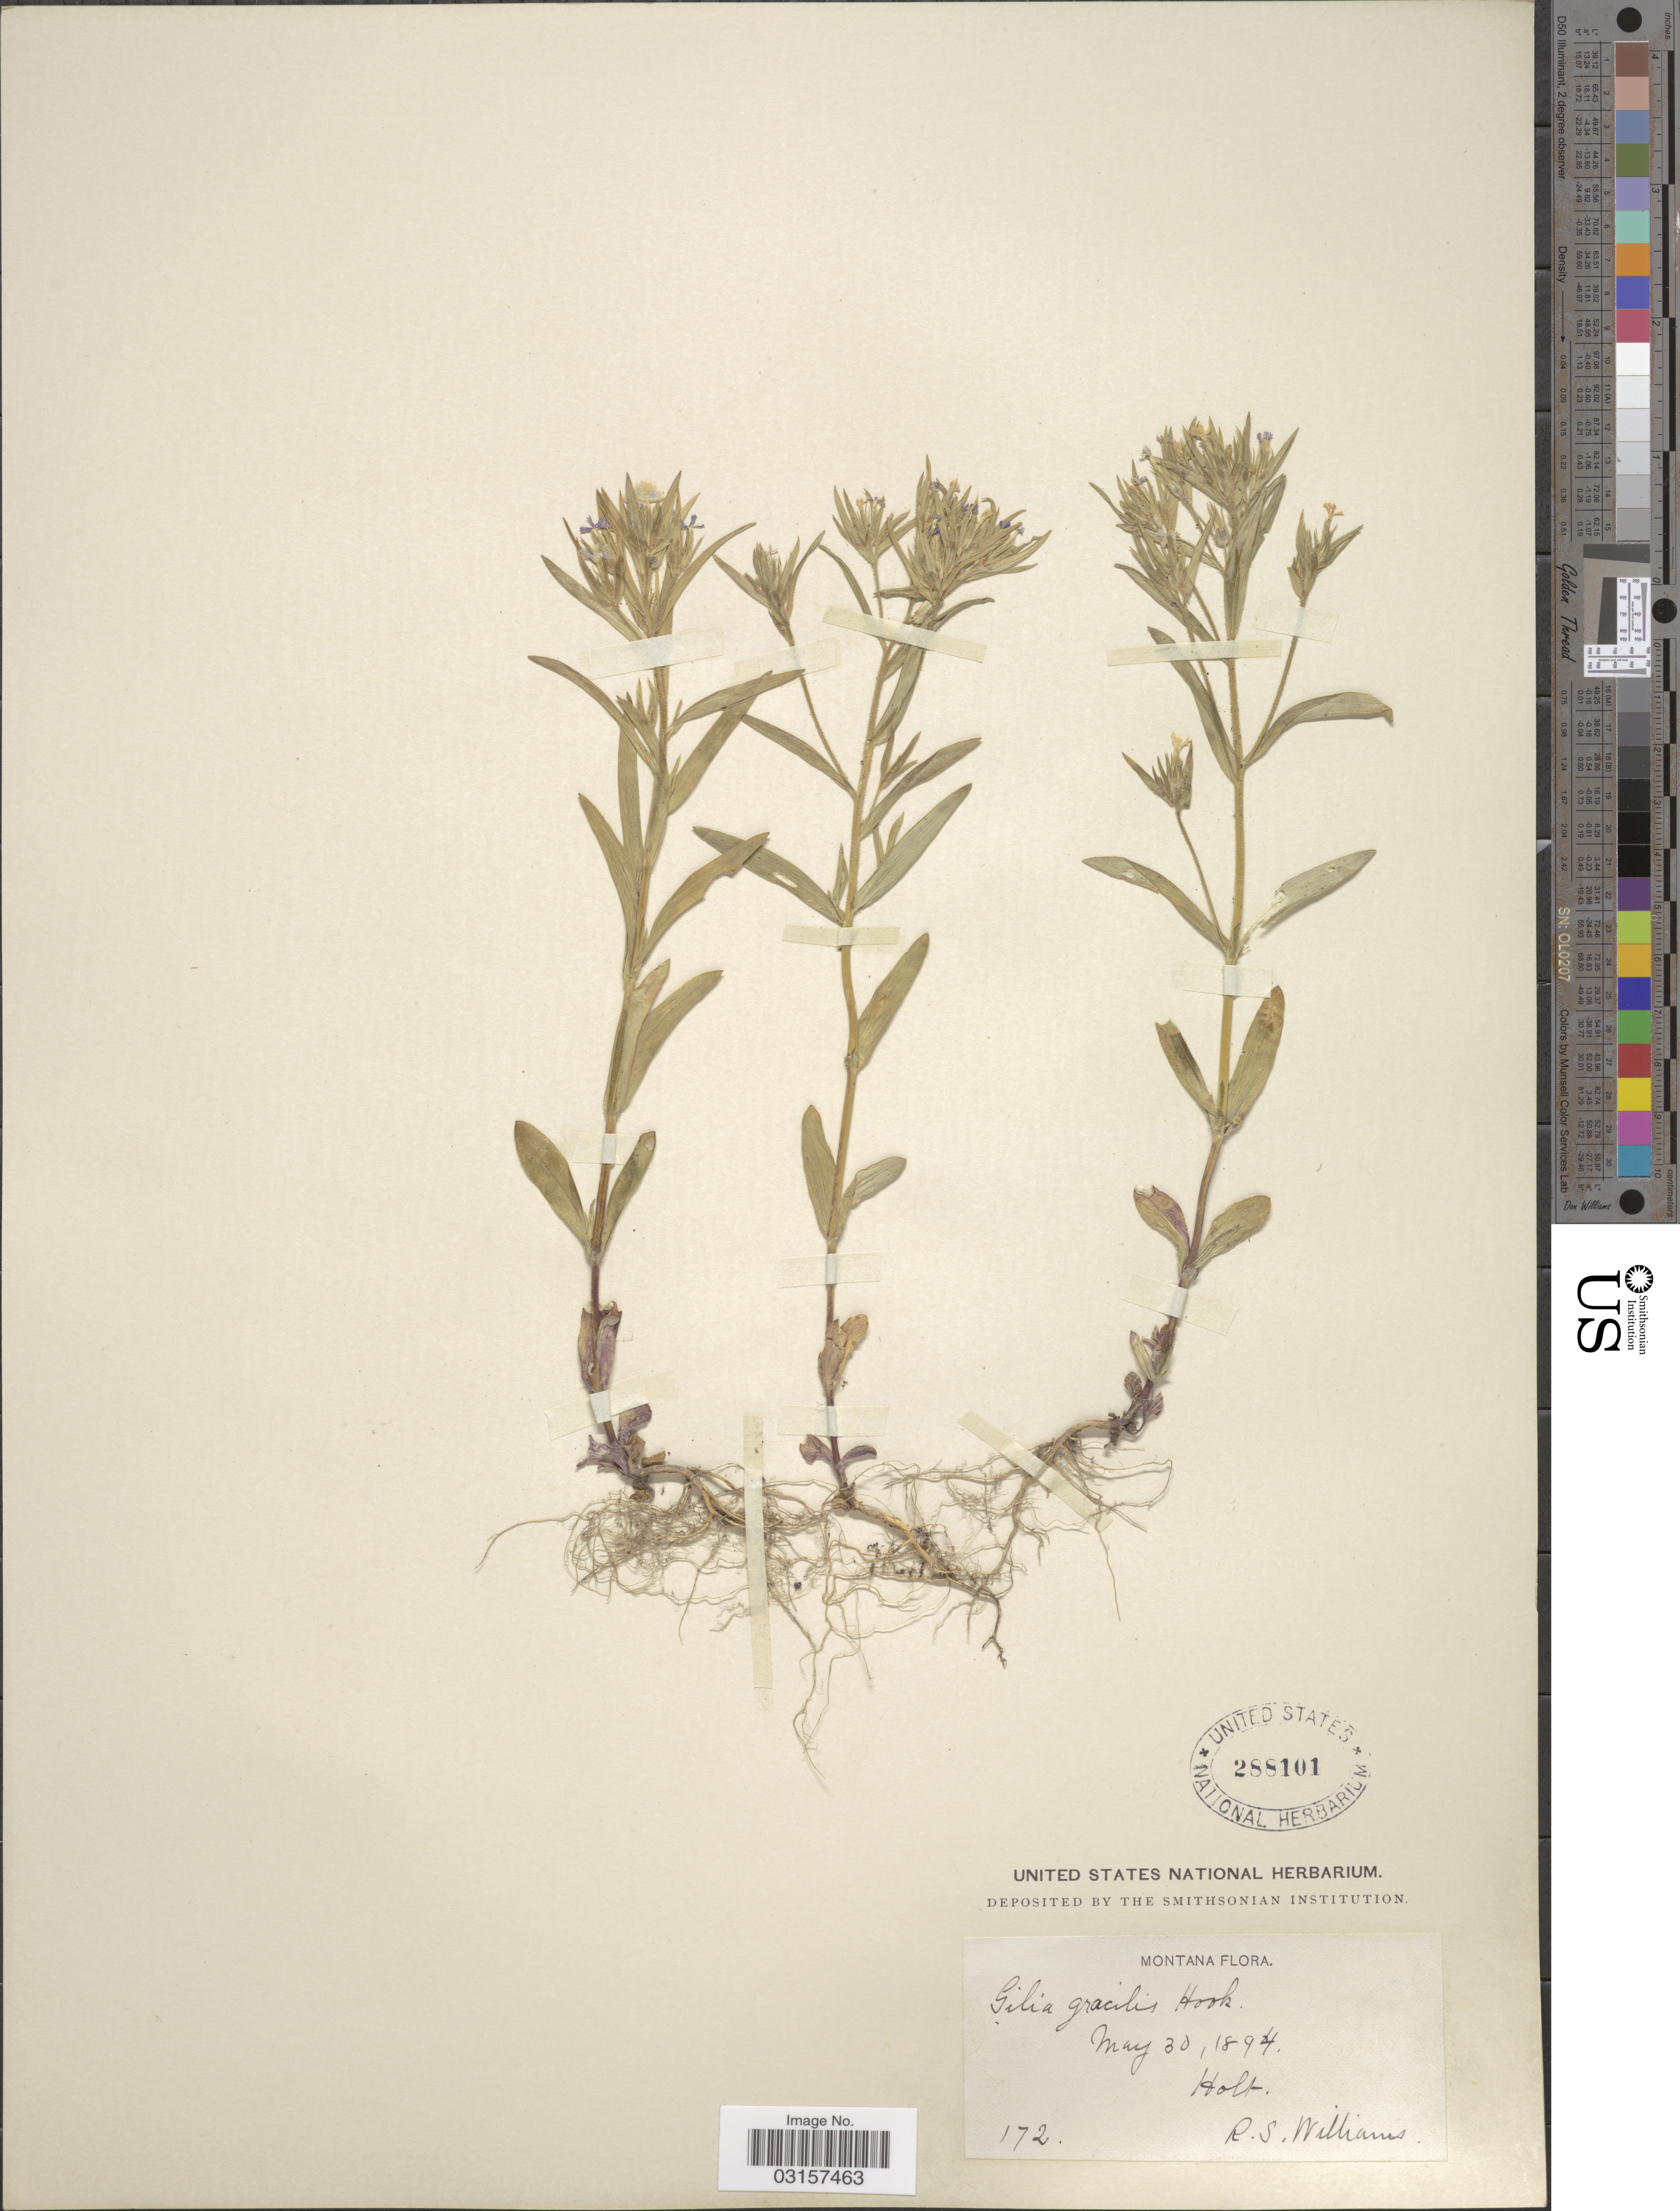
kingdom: Plantae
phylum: Tracheophyta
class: Magnoliopsida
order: Ericales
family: Polemoniaceae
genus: Microsteris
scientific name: Microsteris gracilis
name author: (Hook.) Greene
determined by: (US) Smithsonian Institution - National Museum of Natural History - Department of Botany (UNITED STATES)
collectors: R. S. Williams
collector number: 172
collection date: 1894-05-30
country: United States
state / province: Montana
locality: Holt.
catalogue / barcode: US 288101